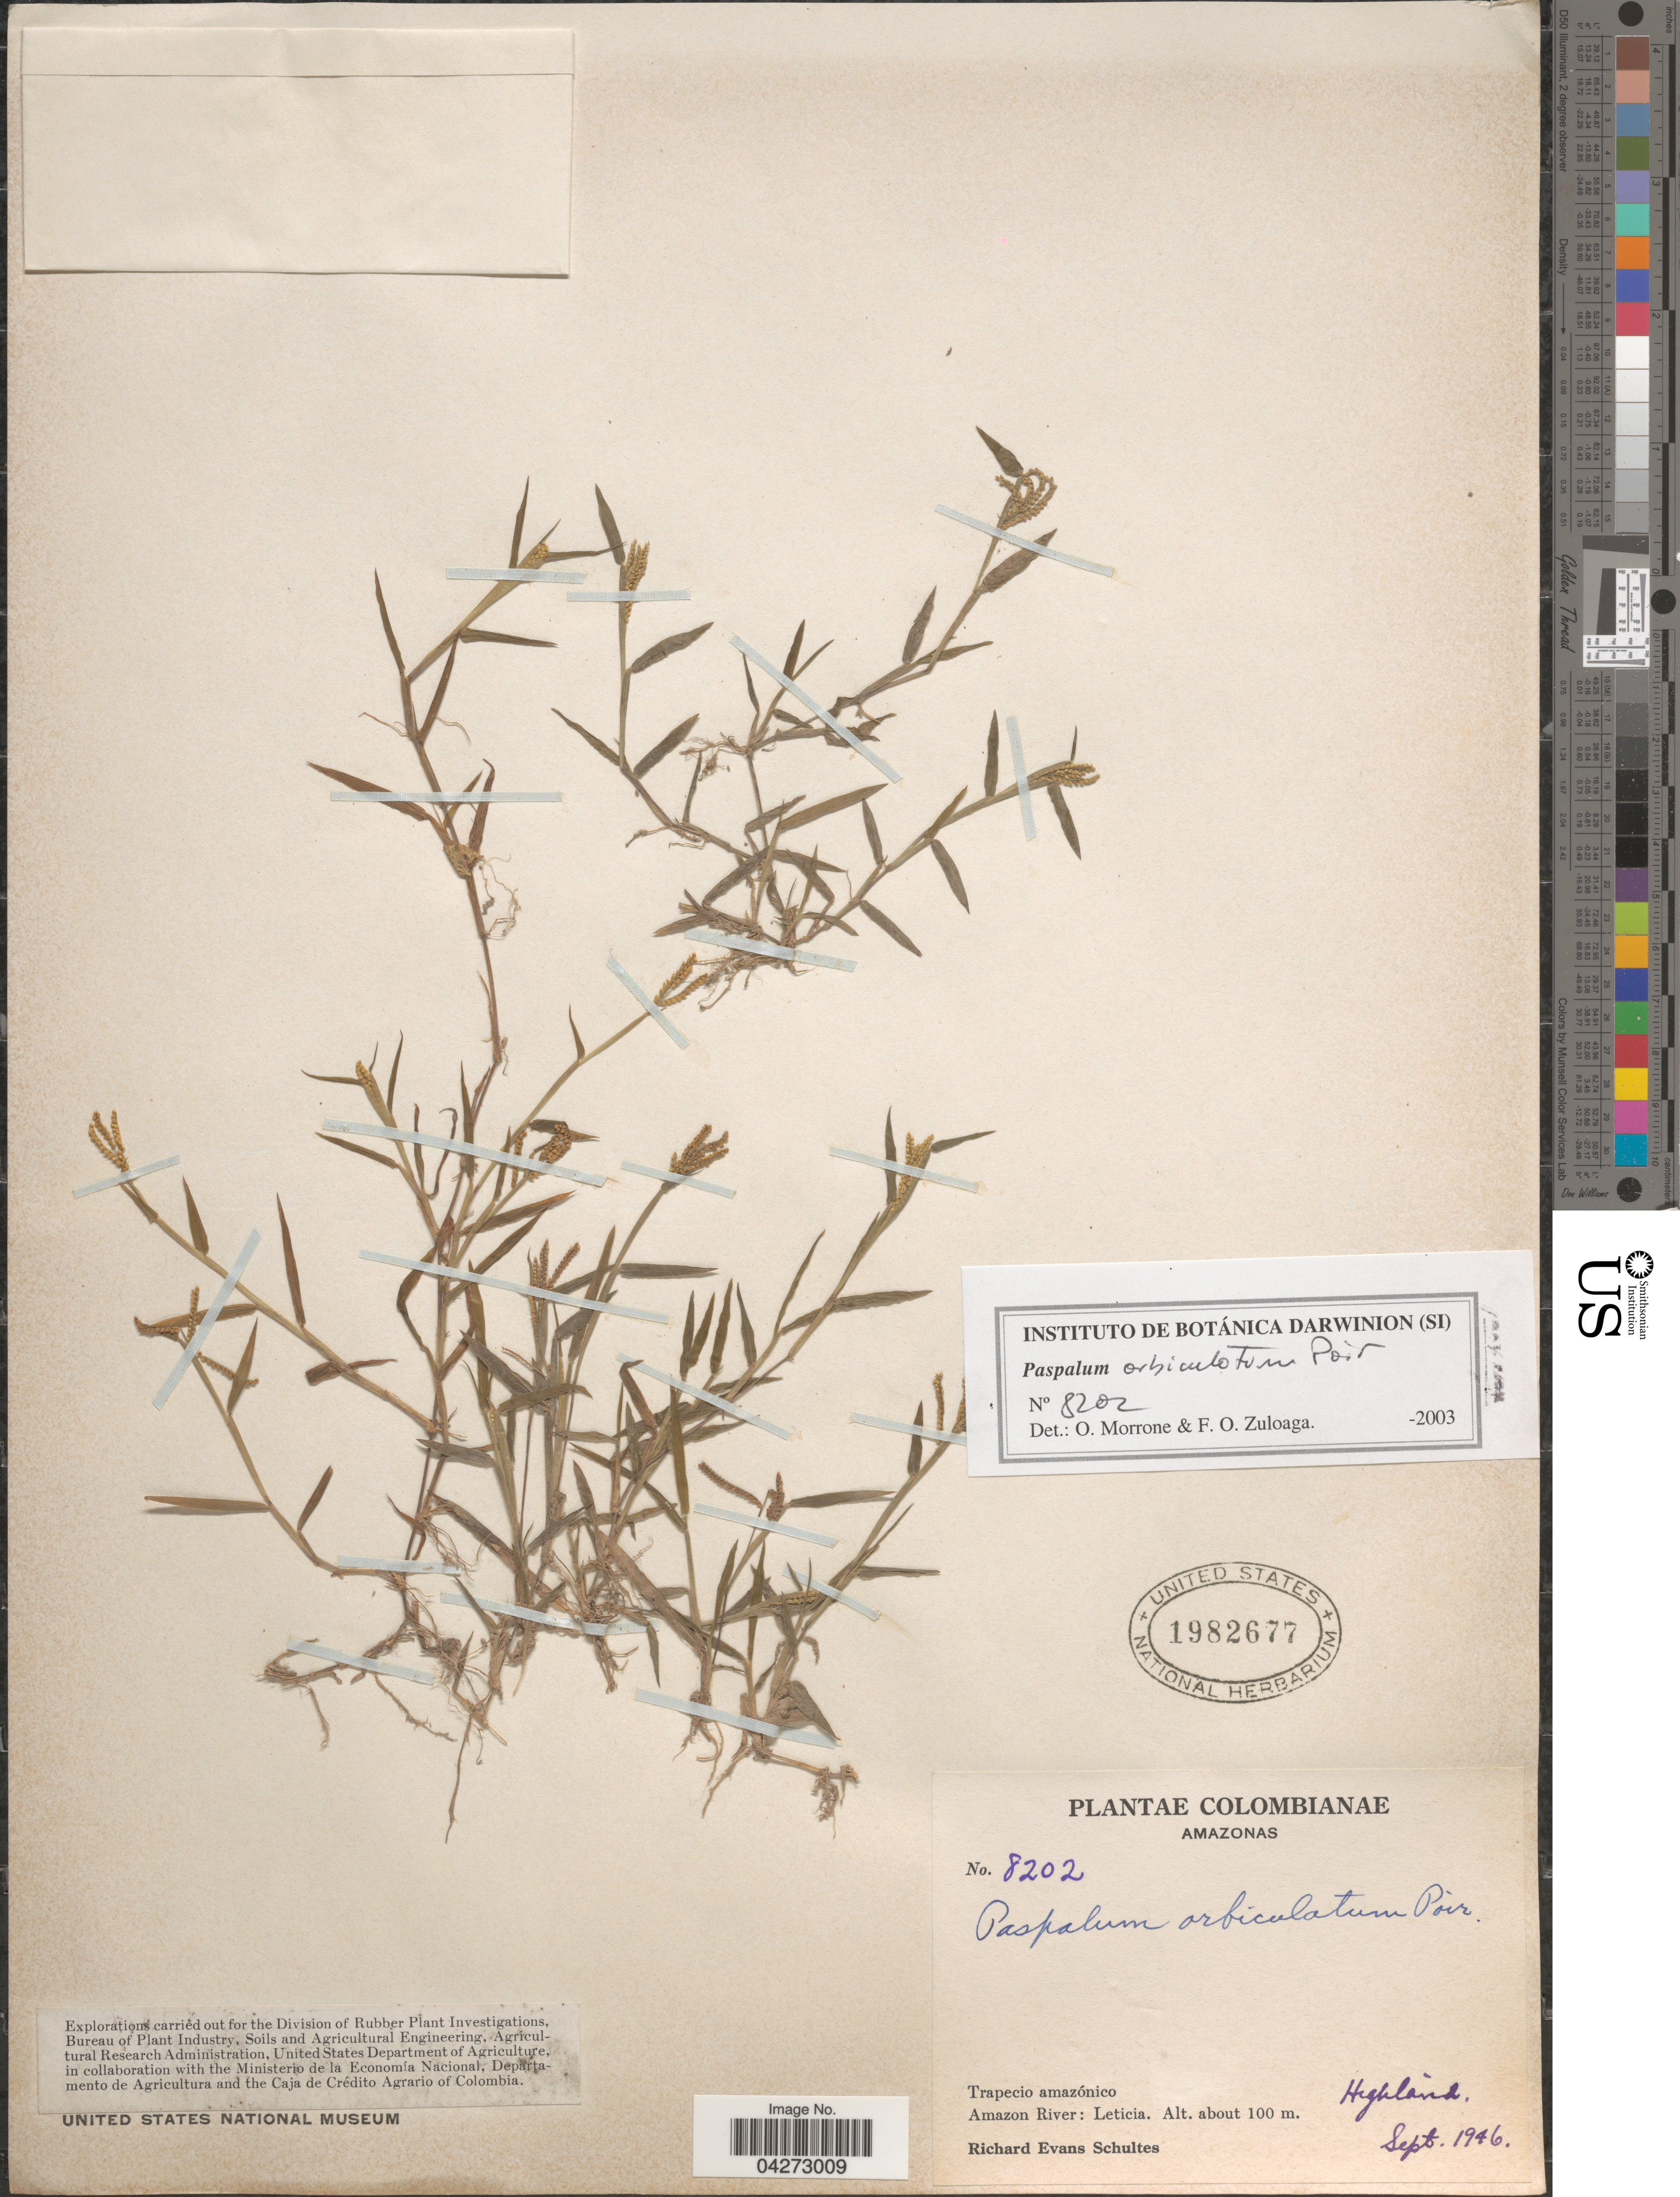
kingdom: Plantae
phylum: Tracheophyta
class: Liliopsida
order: Poales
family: Poaceae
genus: Paspalum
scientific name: Paspalum orbiculatum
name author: Poir.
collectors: R. E. Schultes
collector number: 8202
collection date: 1946-09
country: Colombia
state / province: Amazônas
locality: Trapecio amazónico. Amazon River: Leticia.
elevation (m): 100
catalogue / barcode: US 1982677